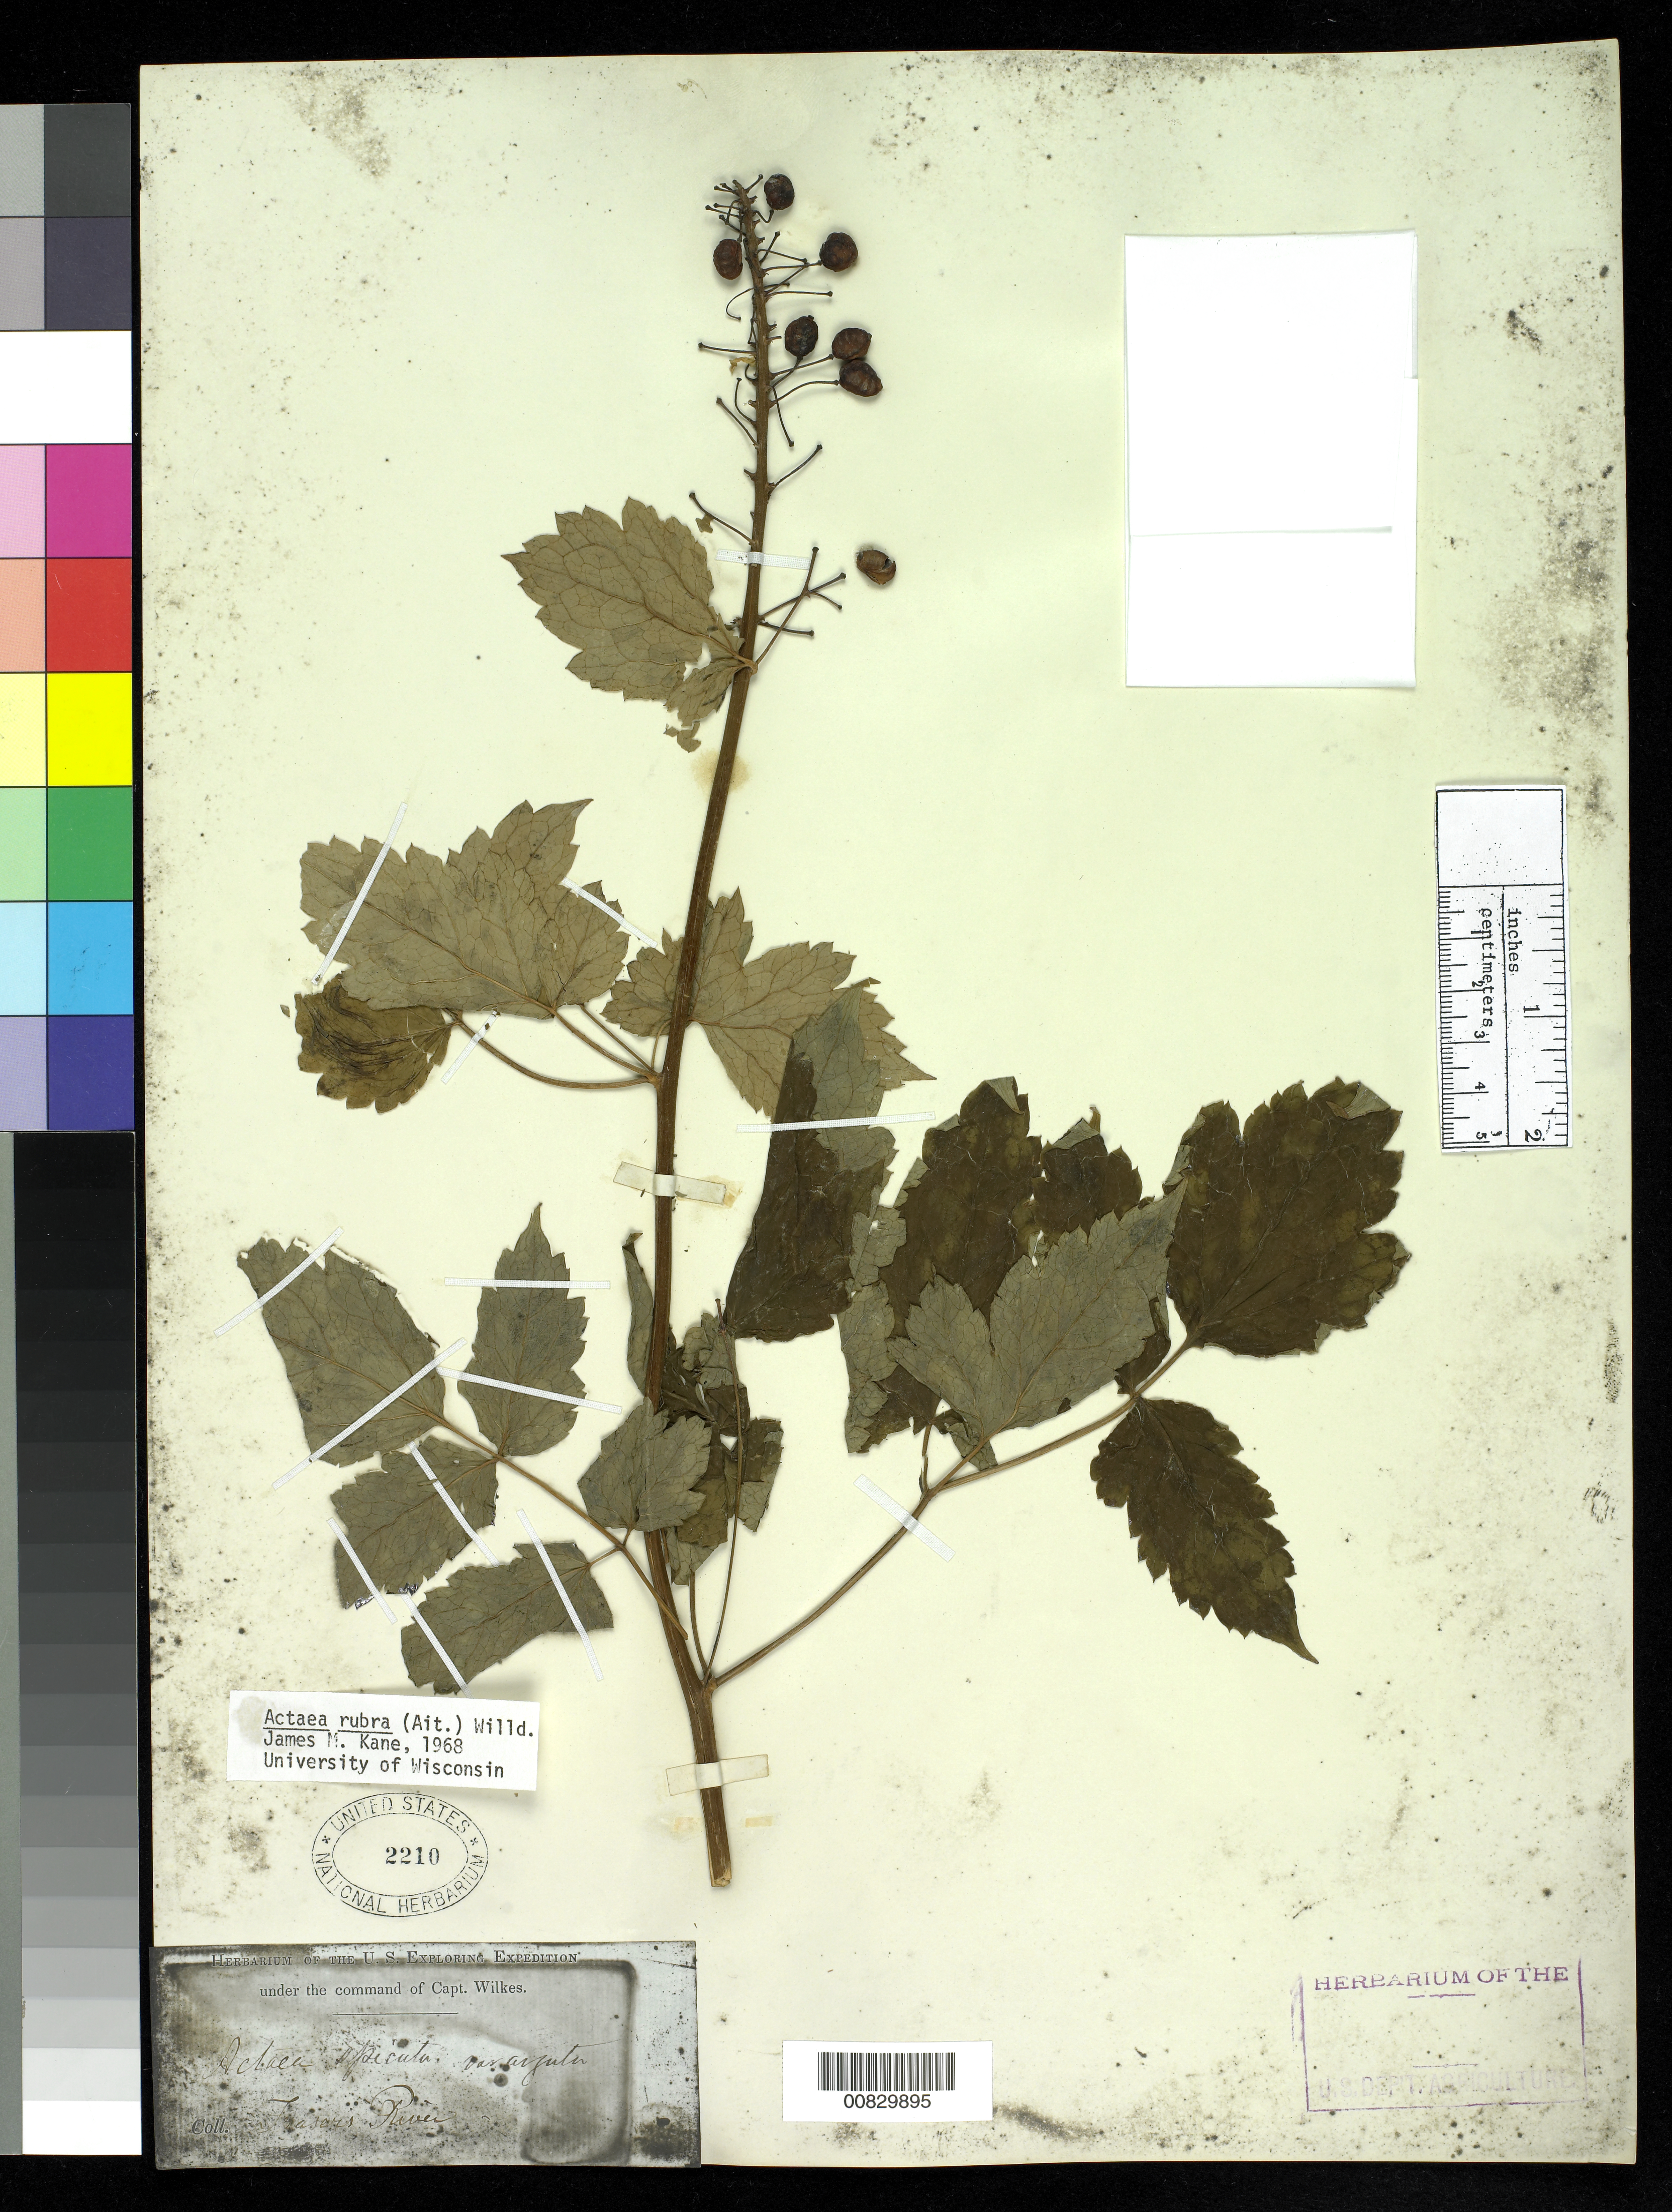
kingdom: Plantae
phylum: Tracheophyta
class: Magnoliopsida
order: Ranunculales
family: Ranunculaceae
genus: Actaea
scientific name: Actaea rubra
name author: (Aiton) Willd.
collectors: Wilkes Explor. Exped.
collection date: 1838/1842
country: United States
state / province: Washington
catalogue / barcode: US 2210